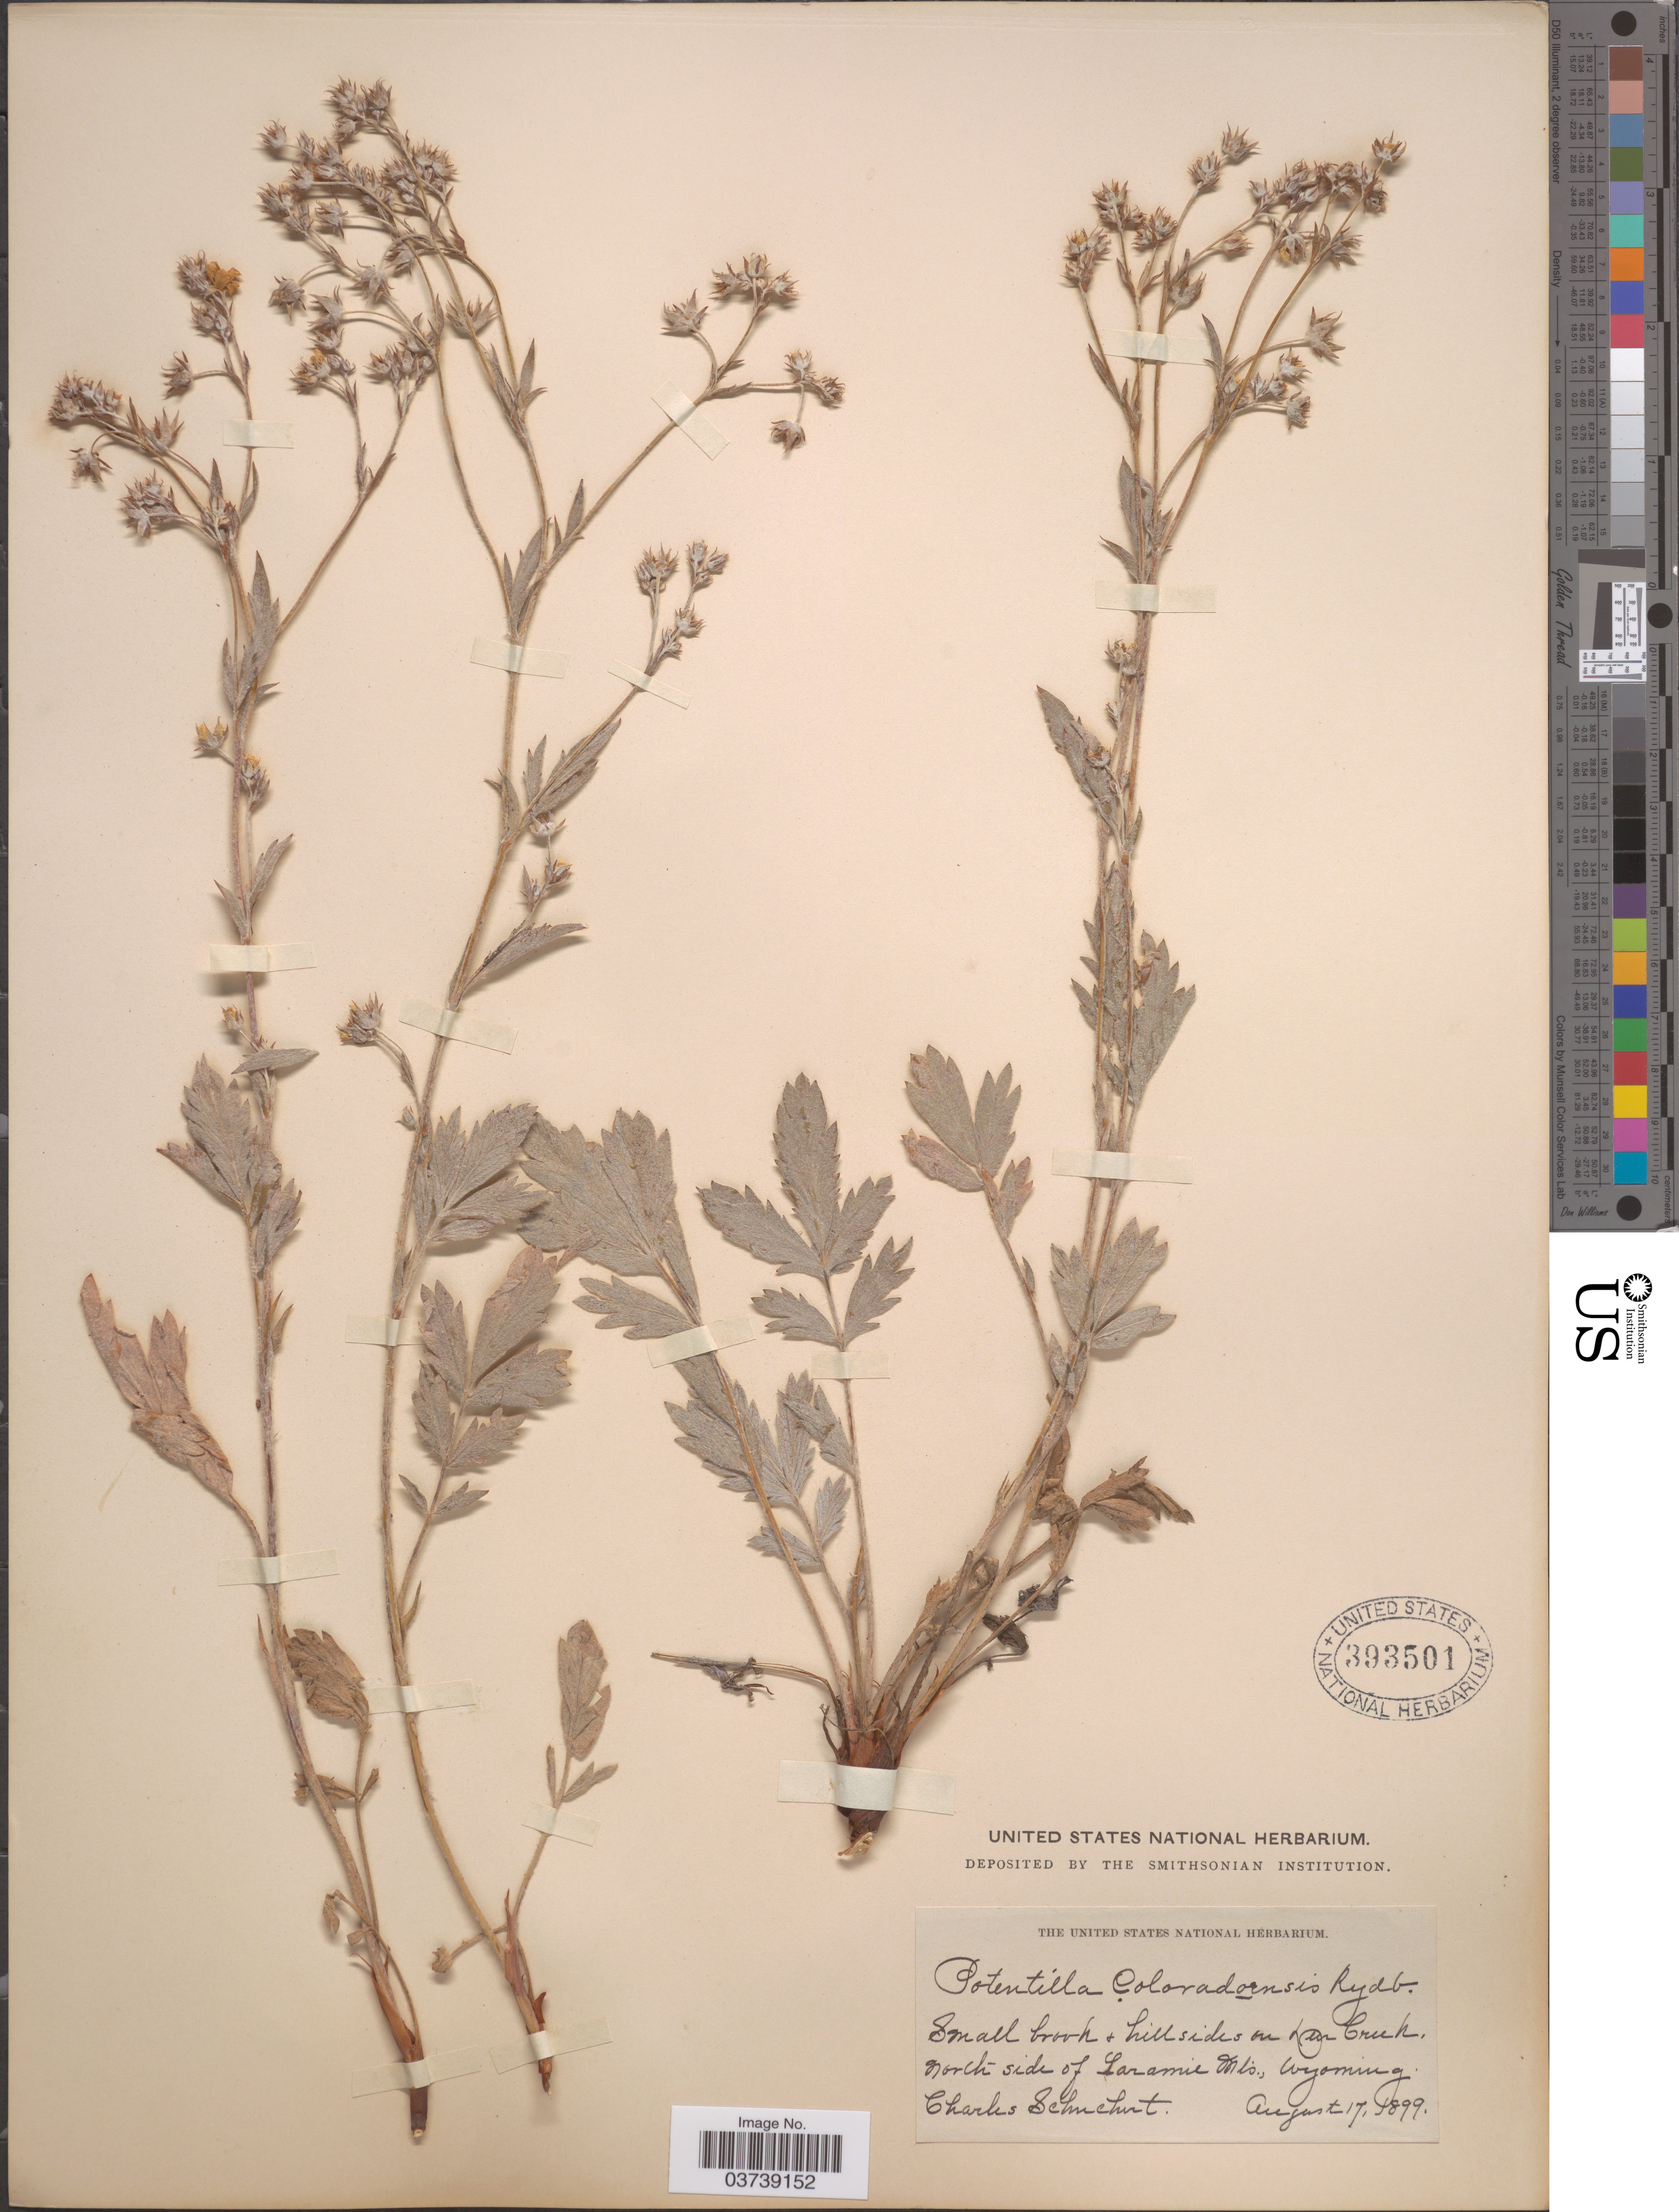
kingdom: Plantae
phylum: Tracheophyta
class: Magnoliopsida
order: Rosales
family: Rosaceae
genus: Potentilla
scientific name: Potentilla effusa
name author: Douglas ex Lehm.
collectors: C. Schuchert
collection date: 1899-08-17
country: United States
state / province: Wyoming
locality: Small brook & hill sides on Dear Creek, north side of Laramie Mts.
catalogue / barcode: US 393501